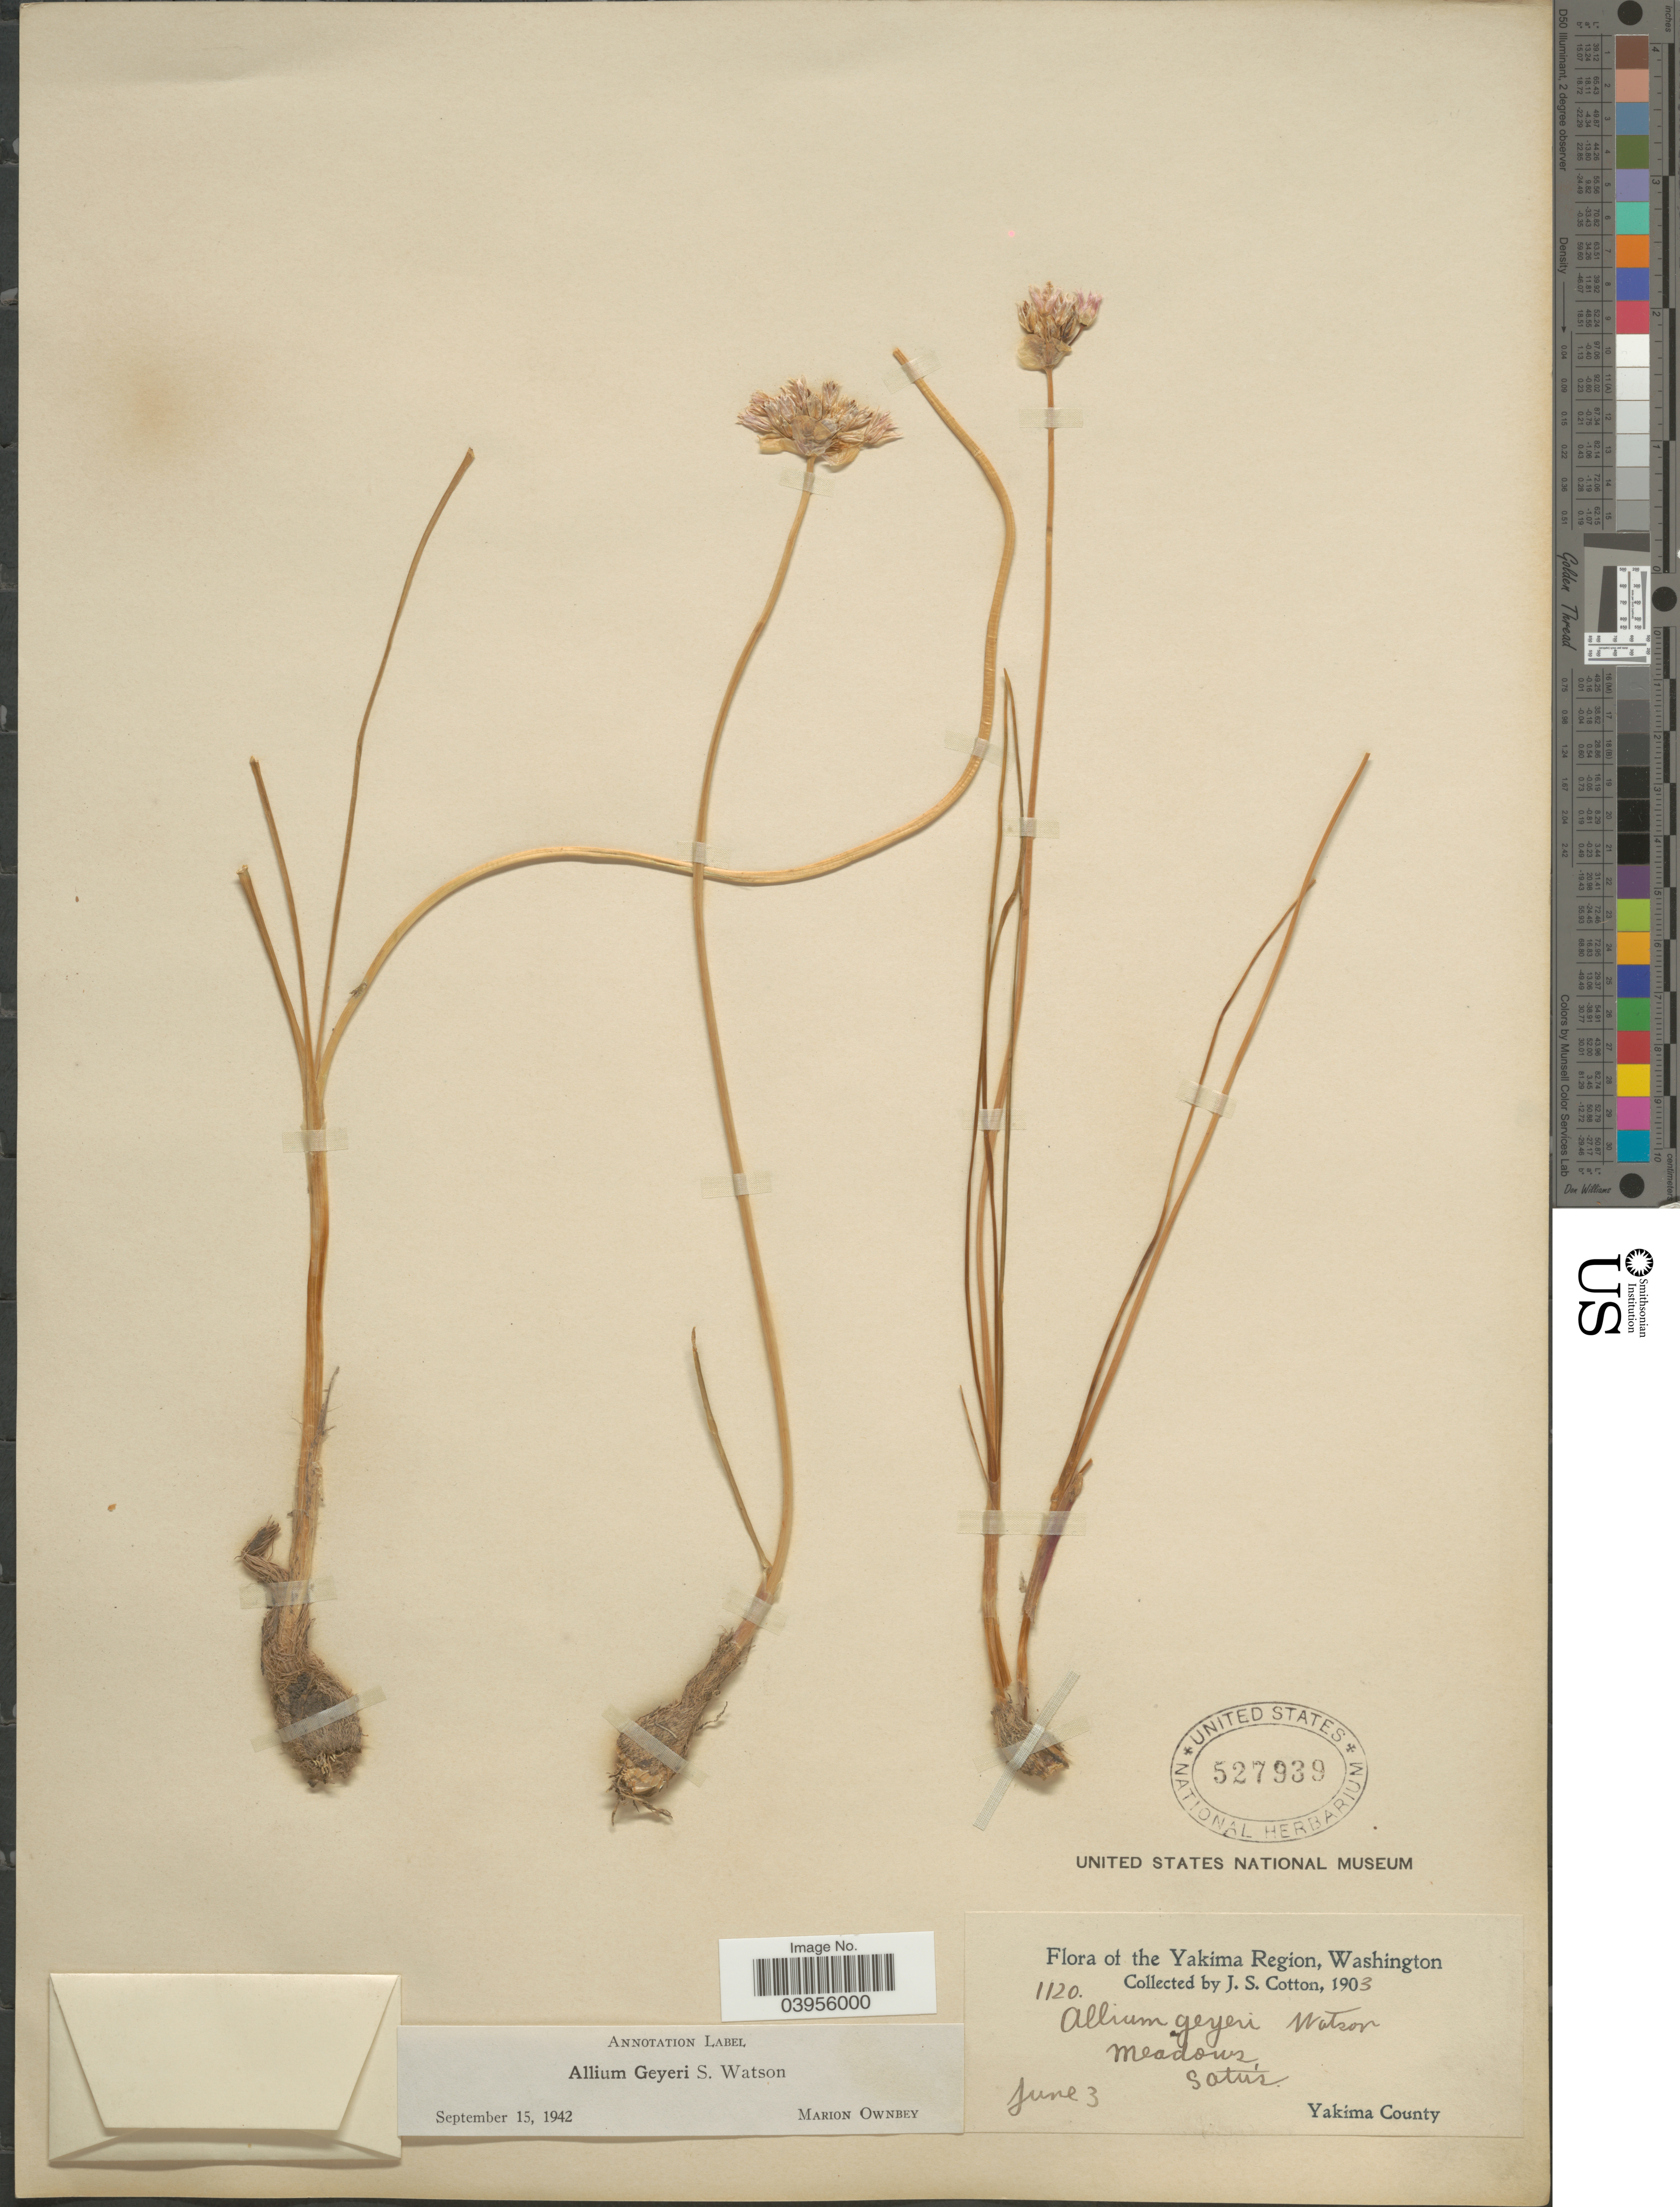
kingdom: Plantae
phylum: Tracheophyta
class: Liliopsida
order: Asparagales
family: Amaryllidaceae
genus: Allium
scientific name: Allium geyeri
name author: S. Watson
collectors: J. S. Cotton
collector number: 1120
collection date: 1903-06-03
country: United States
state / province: Washington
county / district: Yakima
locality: The Yakima Region. Meadows, Satu's. Yakima County.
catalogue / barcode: US 527939